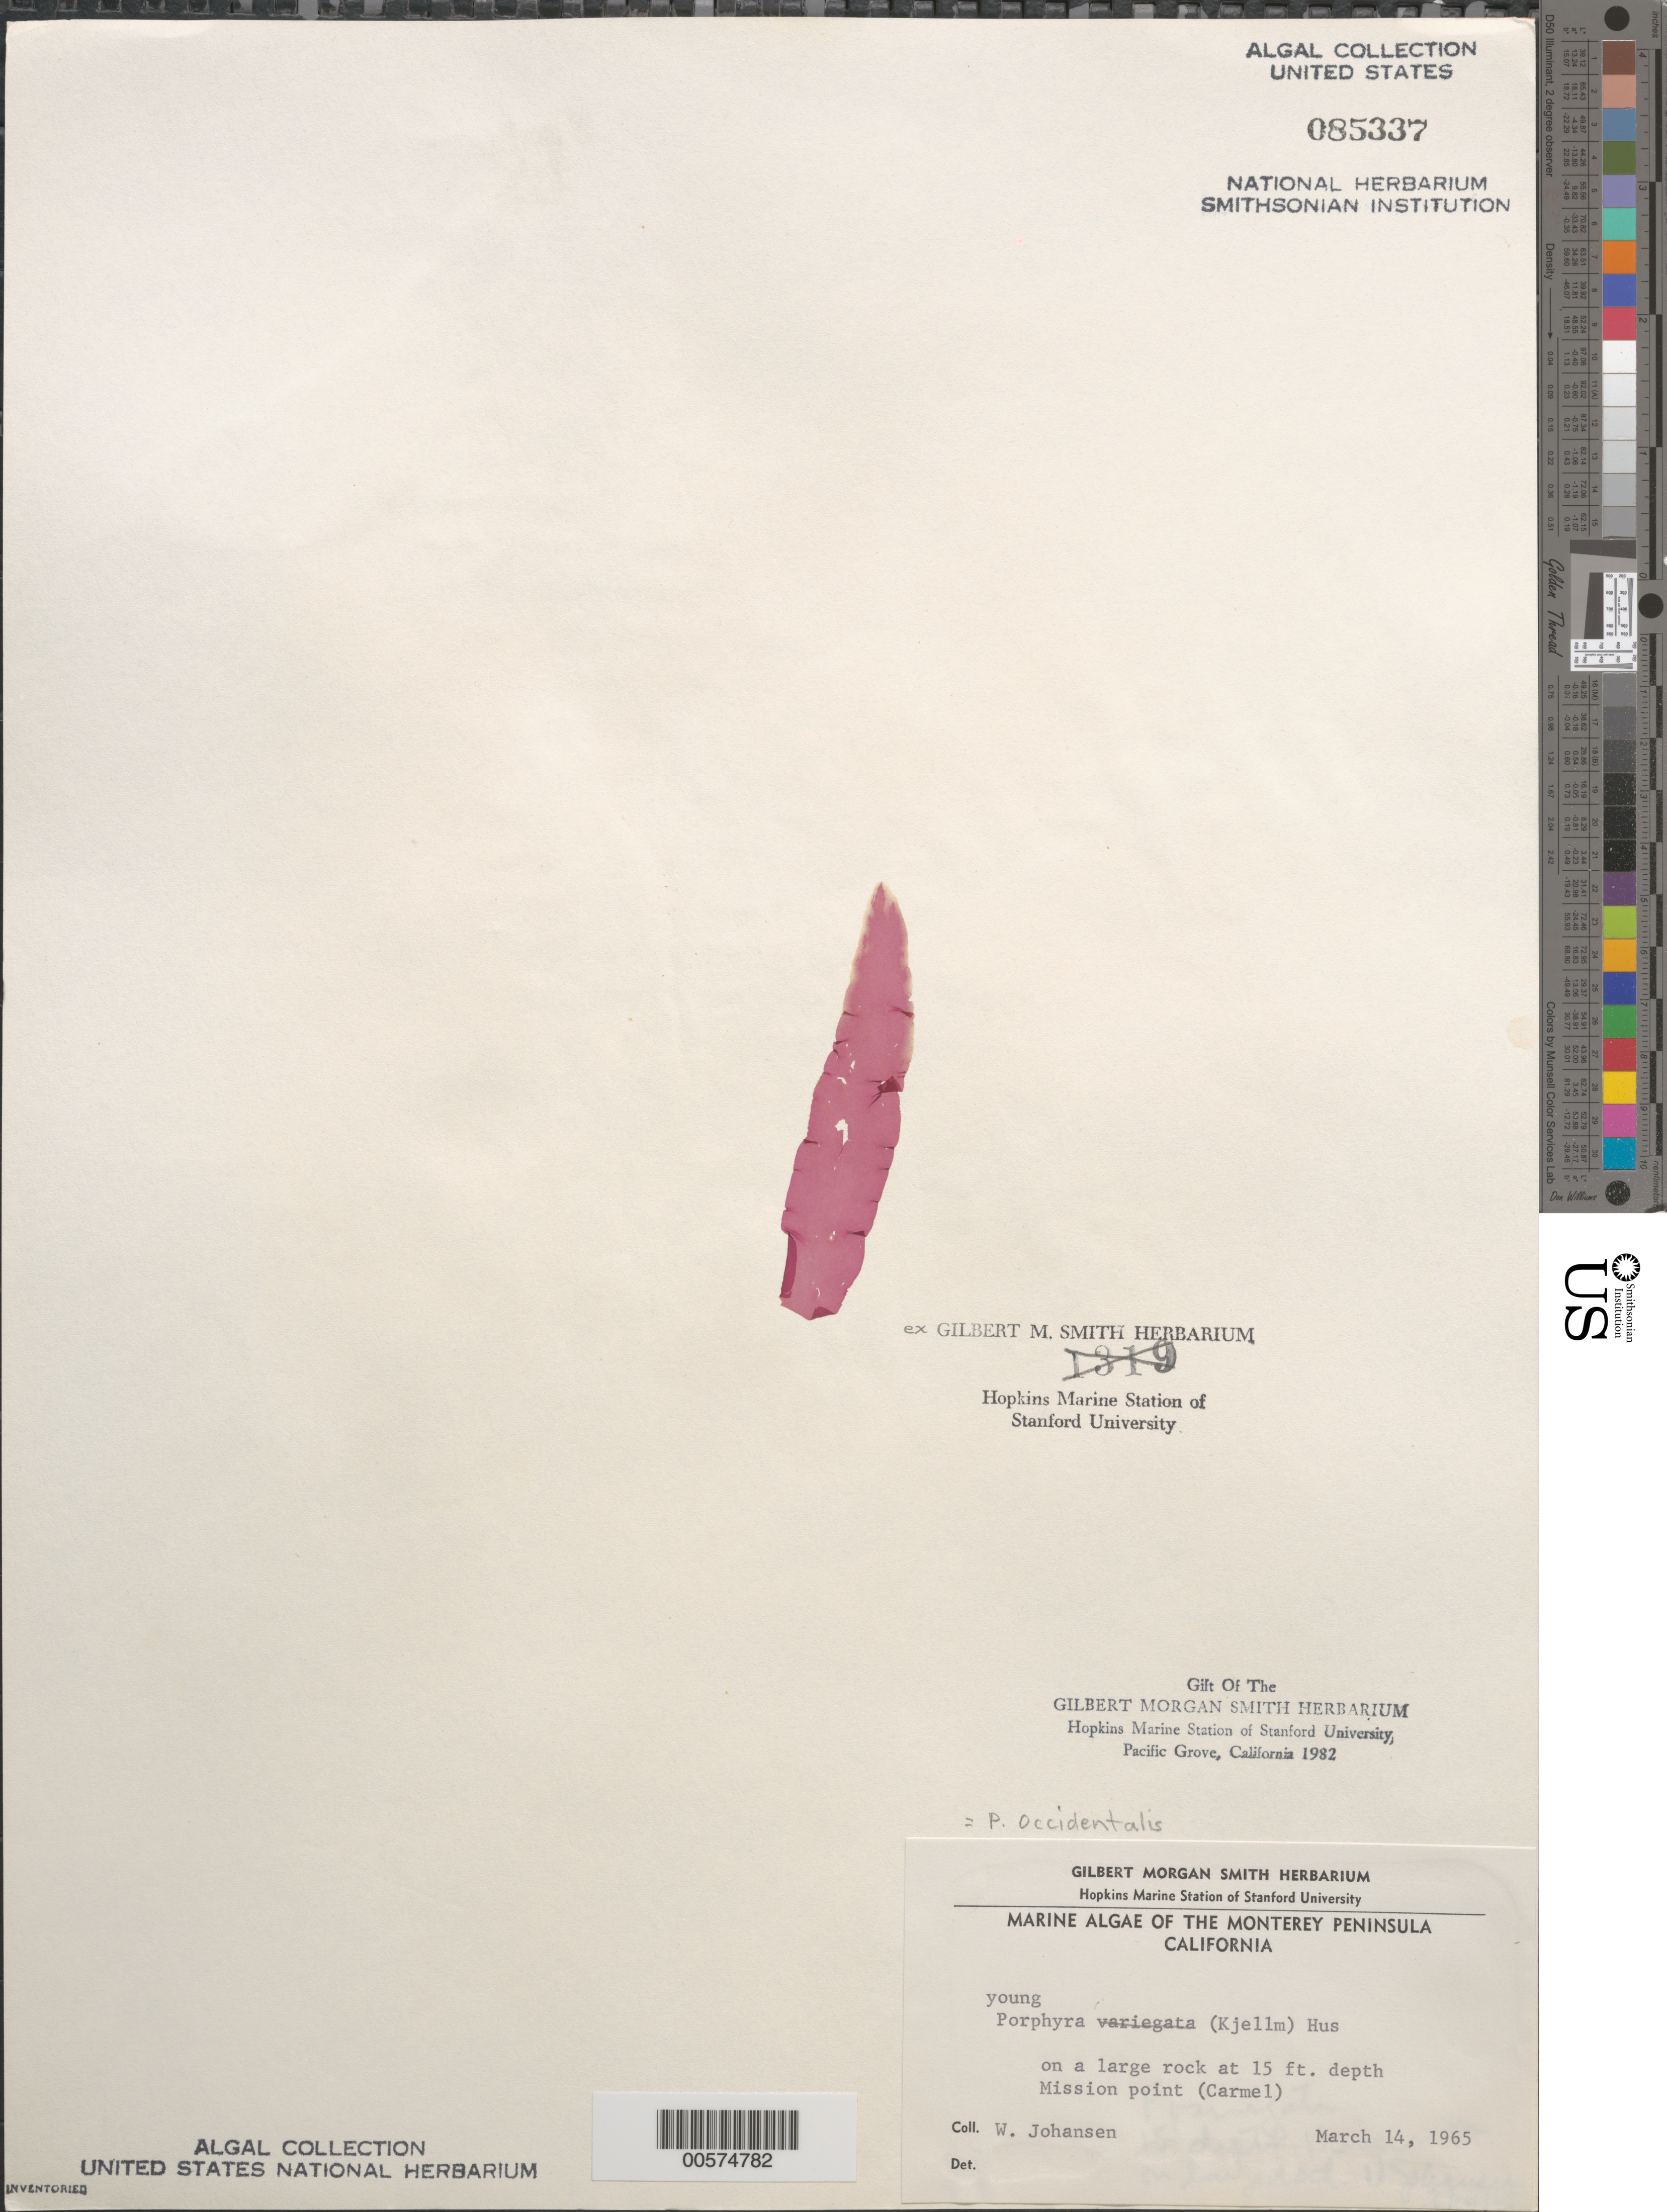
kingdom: Plantae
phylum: Rhodophyta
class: Bangiophyceae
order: Bangiales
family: Bangiaceae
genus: Porphyra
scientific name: Porphyra occidentalis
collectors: W. Johansen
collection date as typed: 14 Mar 1965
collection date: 1965-03-14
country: United States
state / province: California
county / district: Monterey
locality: Mission Point, Carmel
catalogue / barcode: US 85337